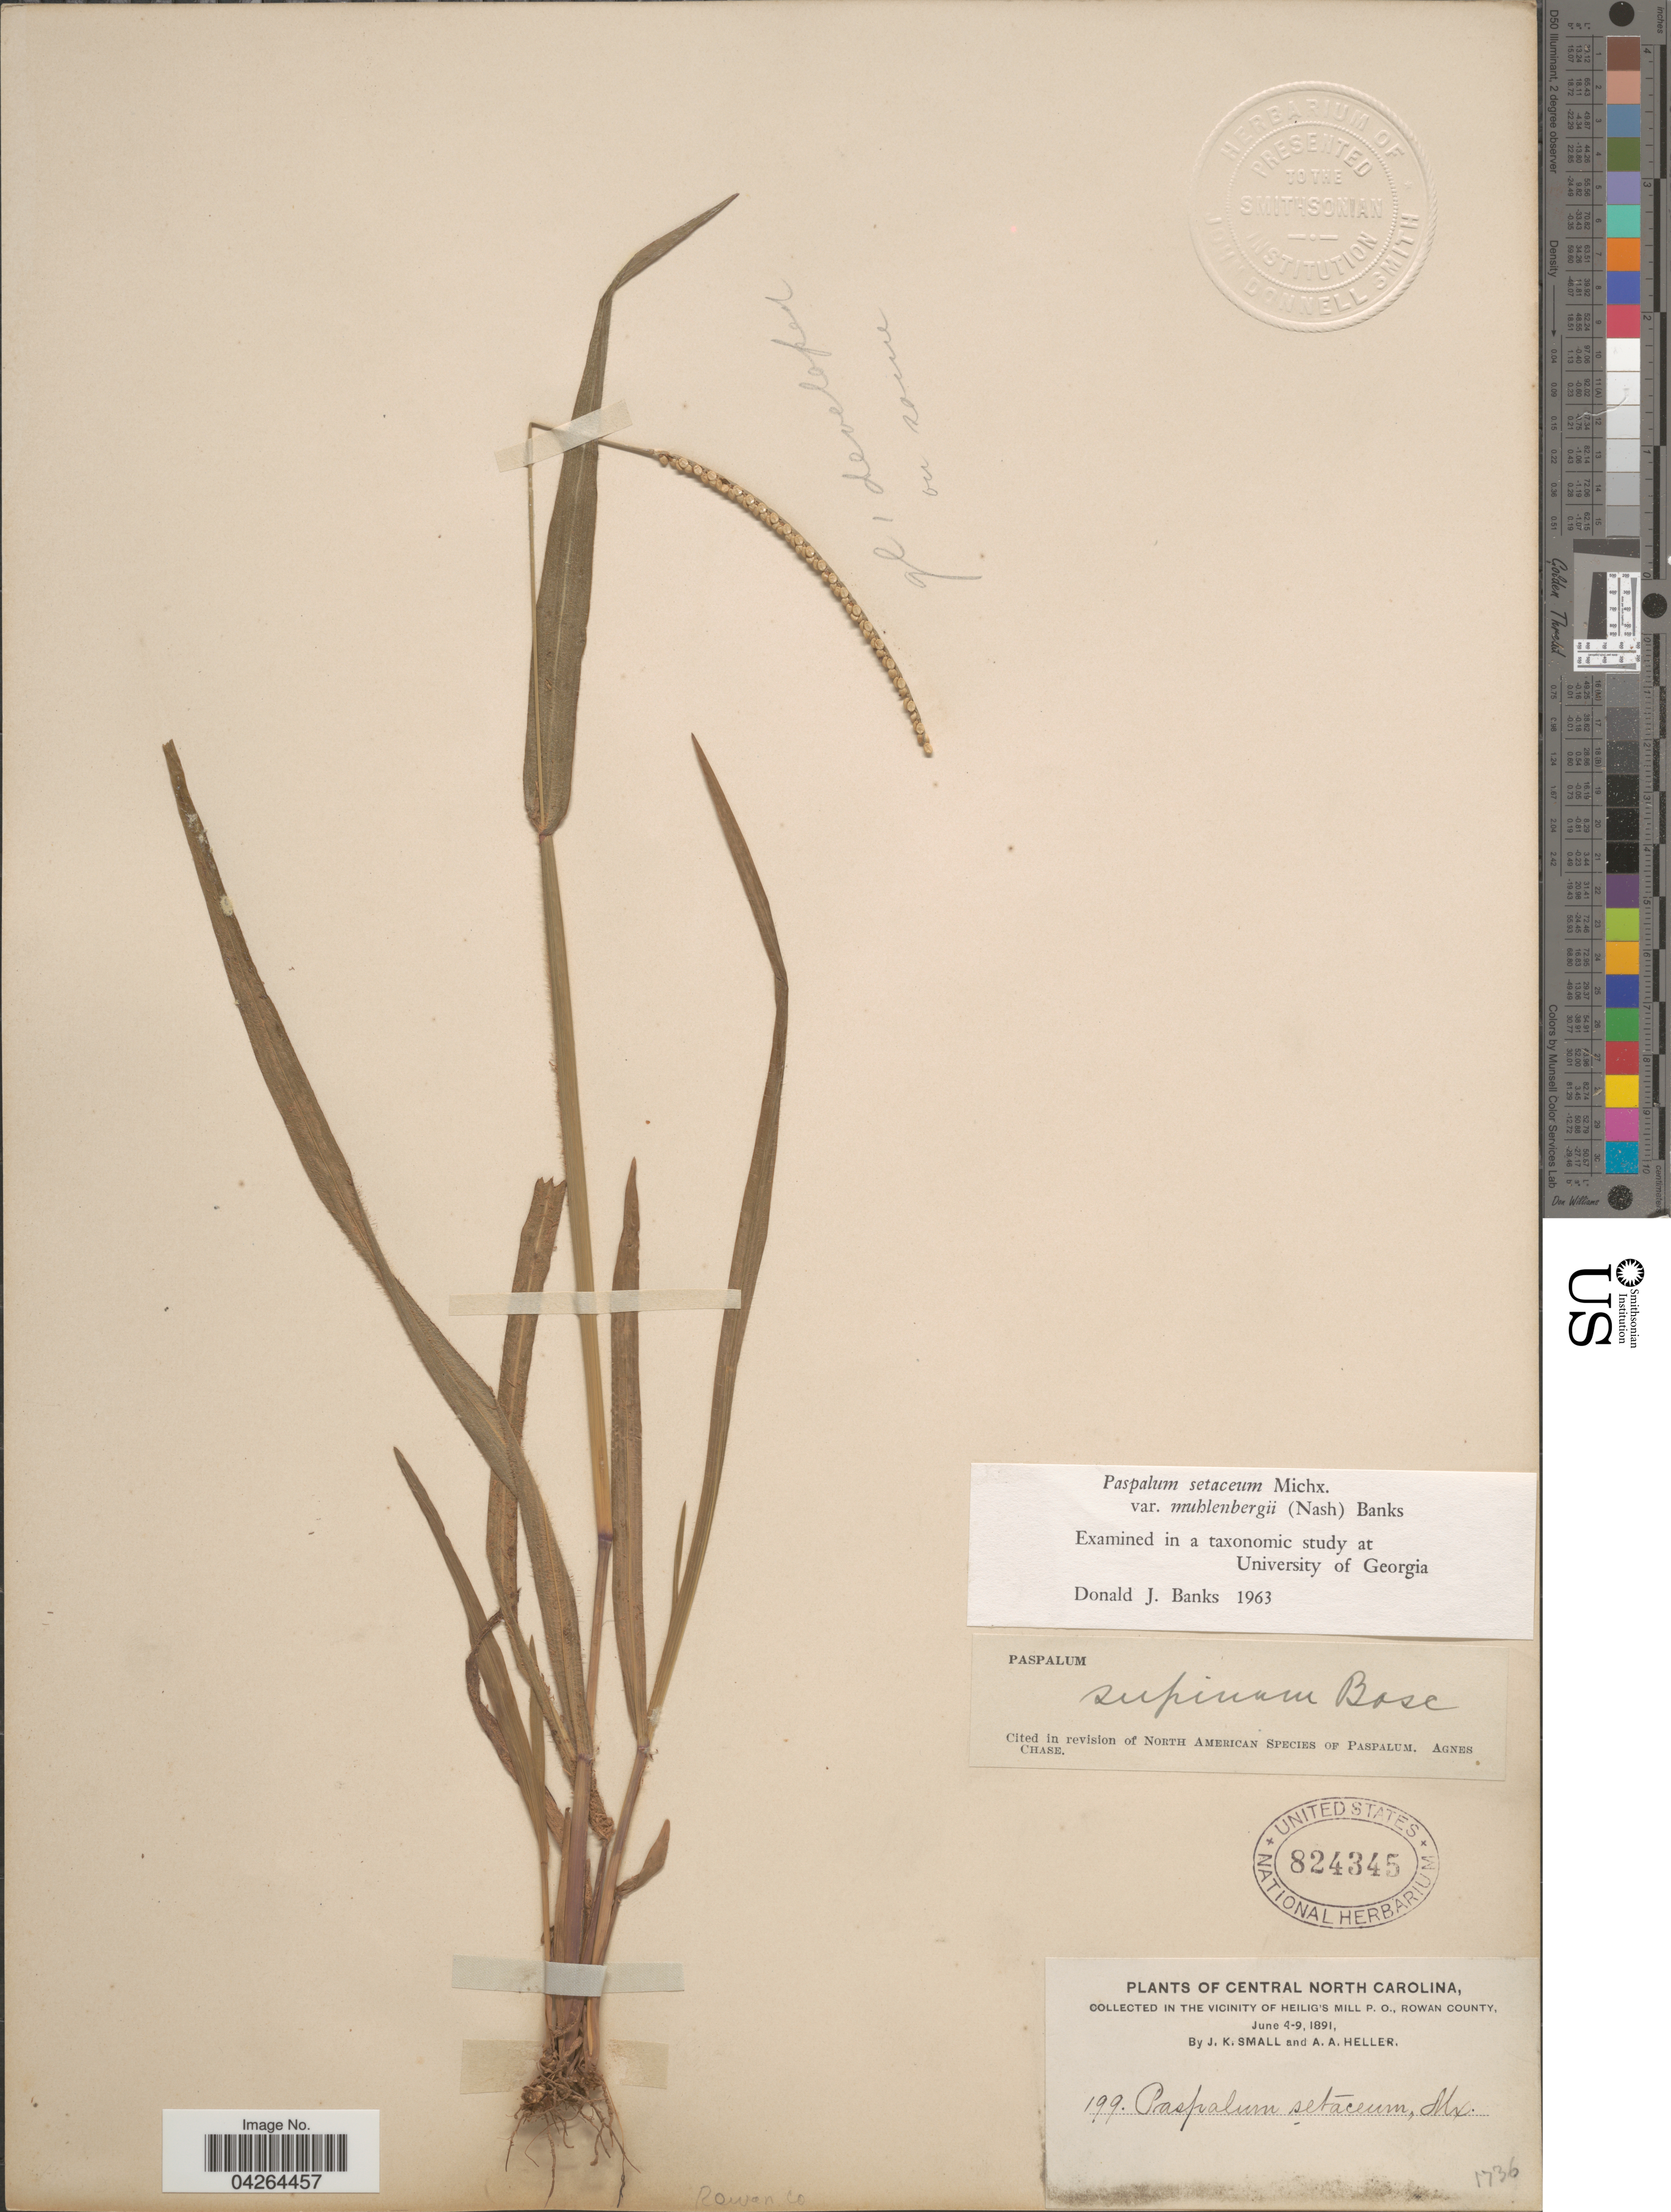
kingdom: Plantae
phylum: Tracheophyta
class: Liliopsida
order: Poales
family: Poaceae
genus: Paspalum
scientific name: Paspalum setaceum var. muhlenbergii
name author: (Nash) D.J. Banks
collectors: J. K. Small & A. A. Heller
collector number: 199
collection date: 1891-06-04/1891-06-09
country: United States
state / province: North Carolina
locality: Central North Carolina. In the vicinity of Heilig's Mill P. O., Rowan County.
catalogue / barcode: US 824345